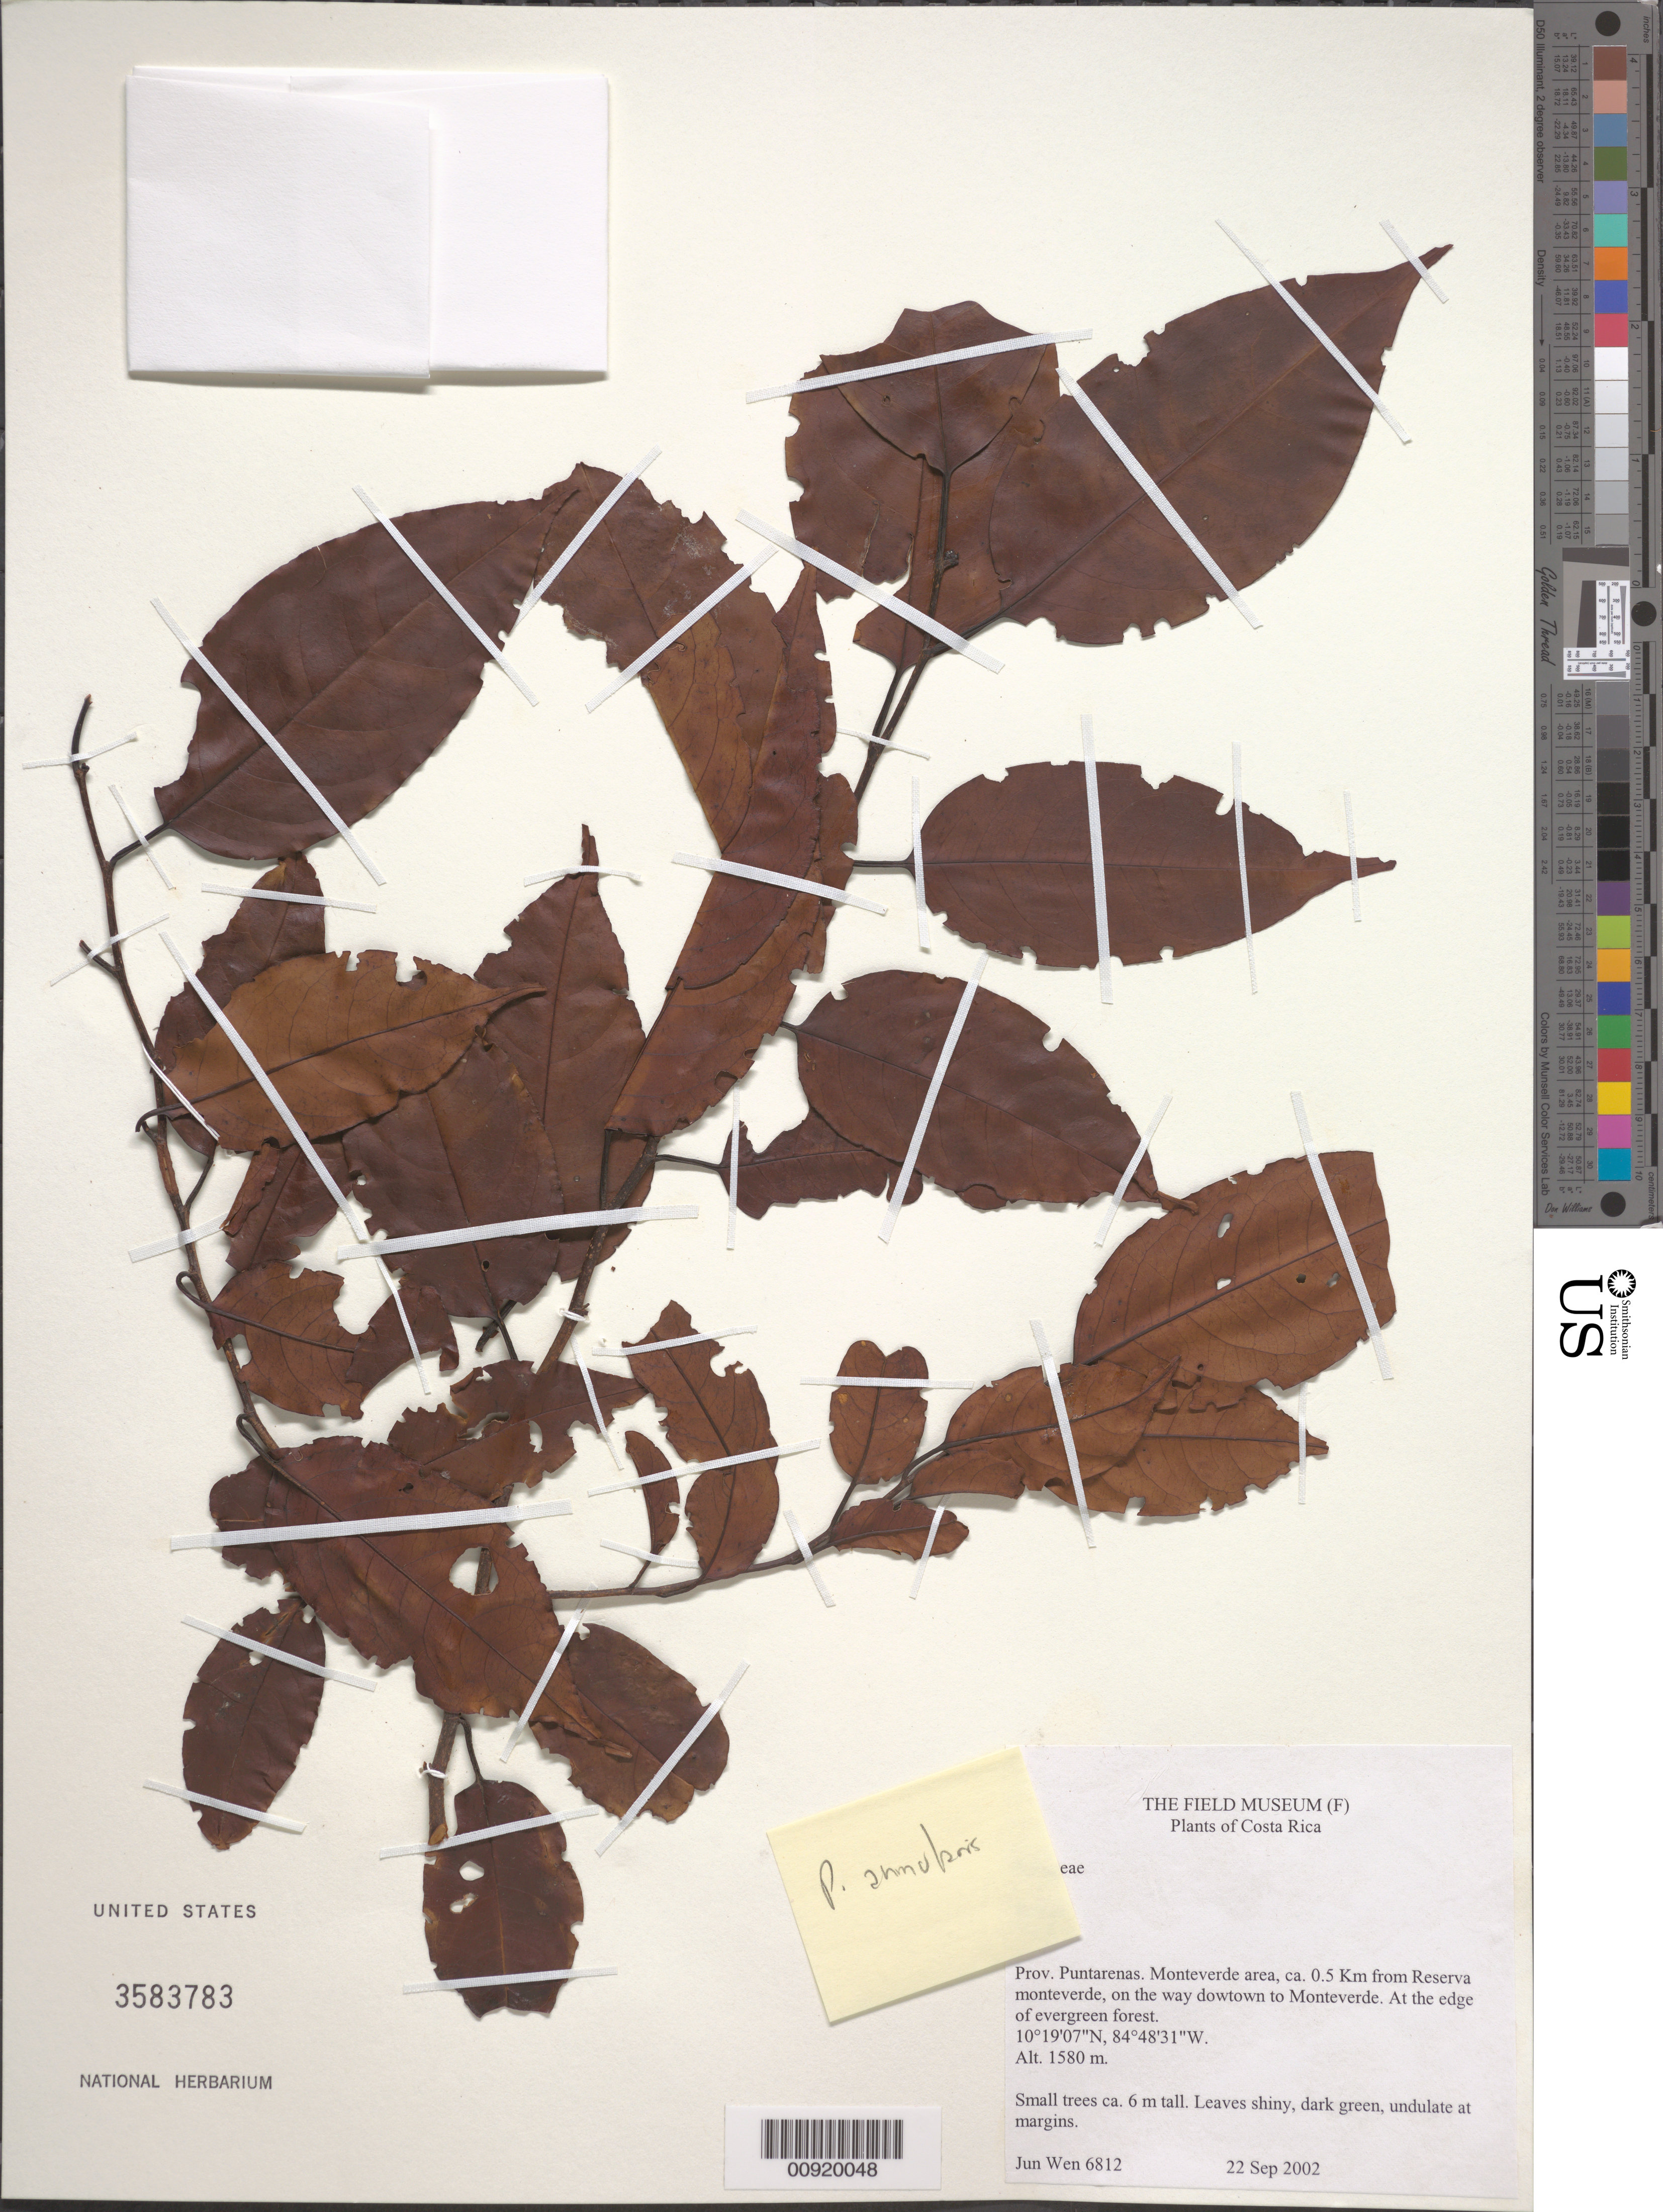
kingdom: Plantae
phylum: Tracheophyta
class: Magnoliopsida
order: Rosales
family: Rosaceae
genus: Prunus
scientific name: Prunus annularis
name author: Koehne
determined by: Pérez-Zabala, Jorge A.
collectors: J. Wen & R. Aguilar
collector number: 6812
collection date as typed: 22 Sep 2002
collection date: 2002-09-22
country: Costa Rica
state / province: Puntarenas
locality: Monteverde area, ca. 5 km from Reserva Monteverde, on the way downtown to Monteverde.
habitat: At the edge of evergreen forest.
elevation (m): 1580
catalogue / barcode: US 3583783